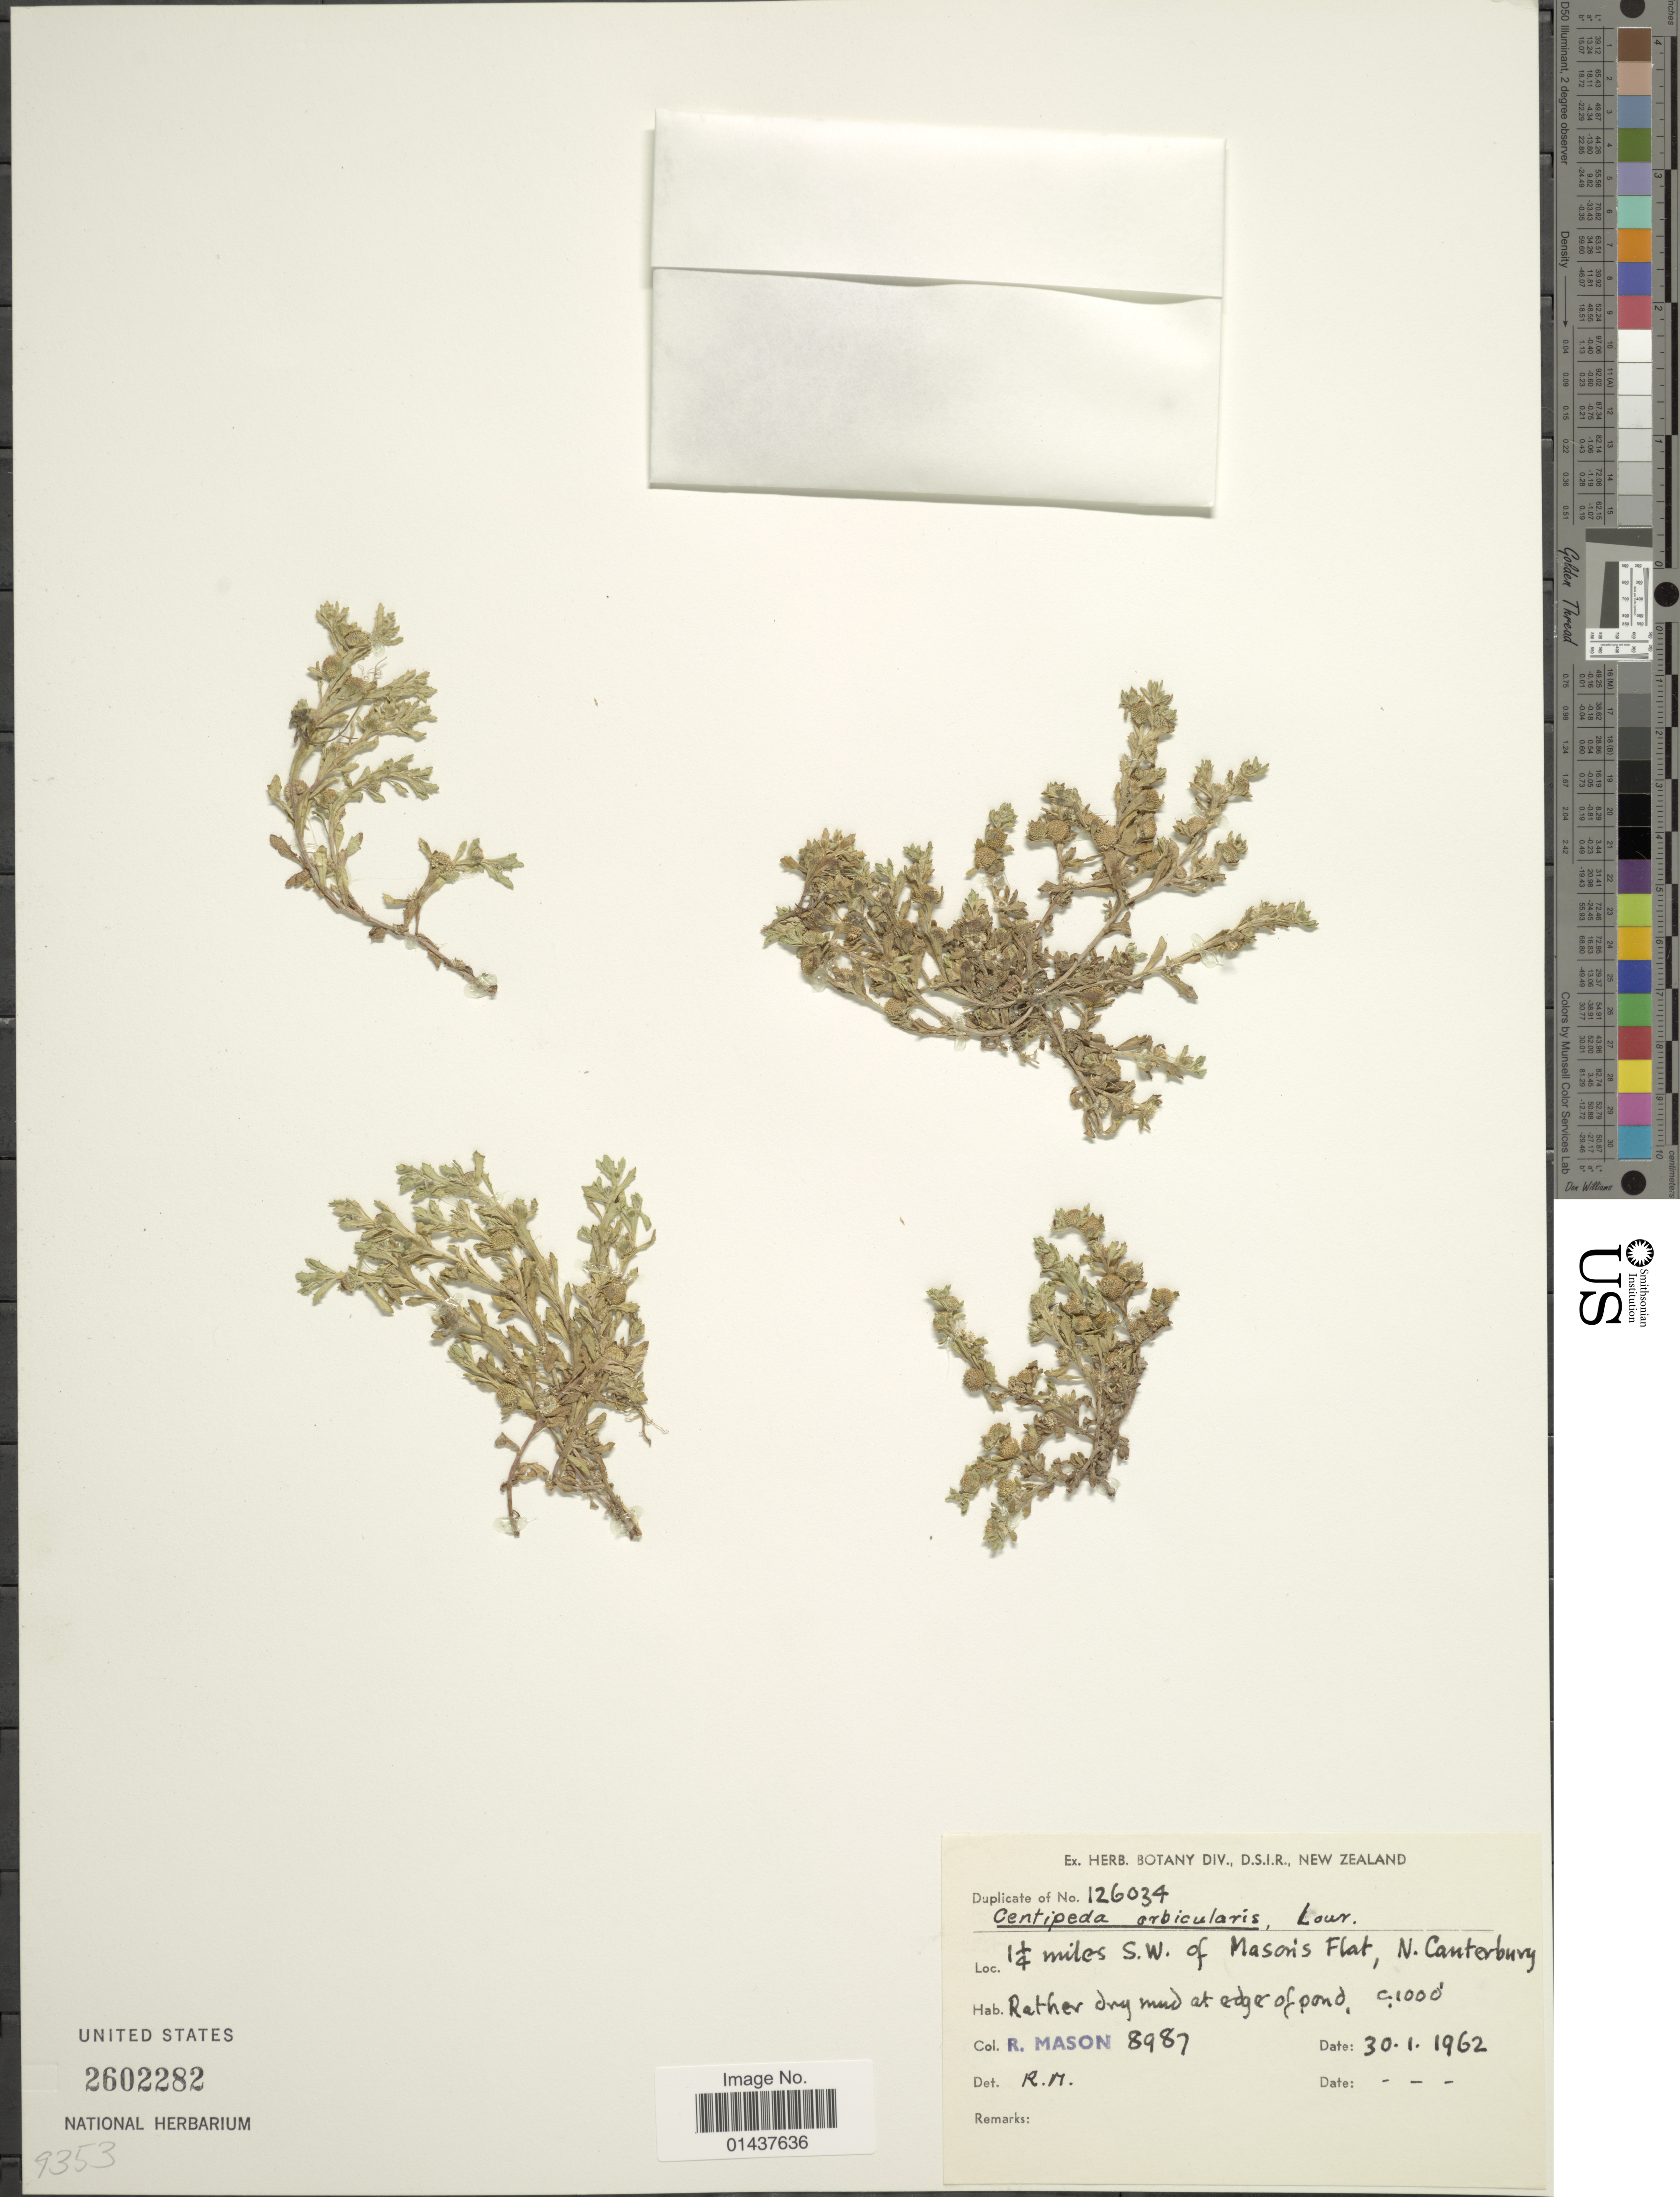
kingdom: Plantae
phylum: Tracheophyta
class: Magnoliopsida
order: Asterales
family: Asteraceae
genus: Centipeda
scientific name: Centipeda minima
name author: (L.) A. Braun & Asch.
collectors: R. Mason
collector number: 8987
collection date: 1962-01-30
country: New Zealand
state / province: Canterbury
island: South Island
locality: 1¼ miles S.W. of Mason's Flat, N. Canterbury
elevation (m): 305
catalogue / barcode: US 2602282